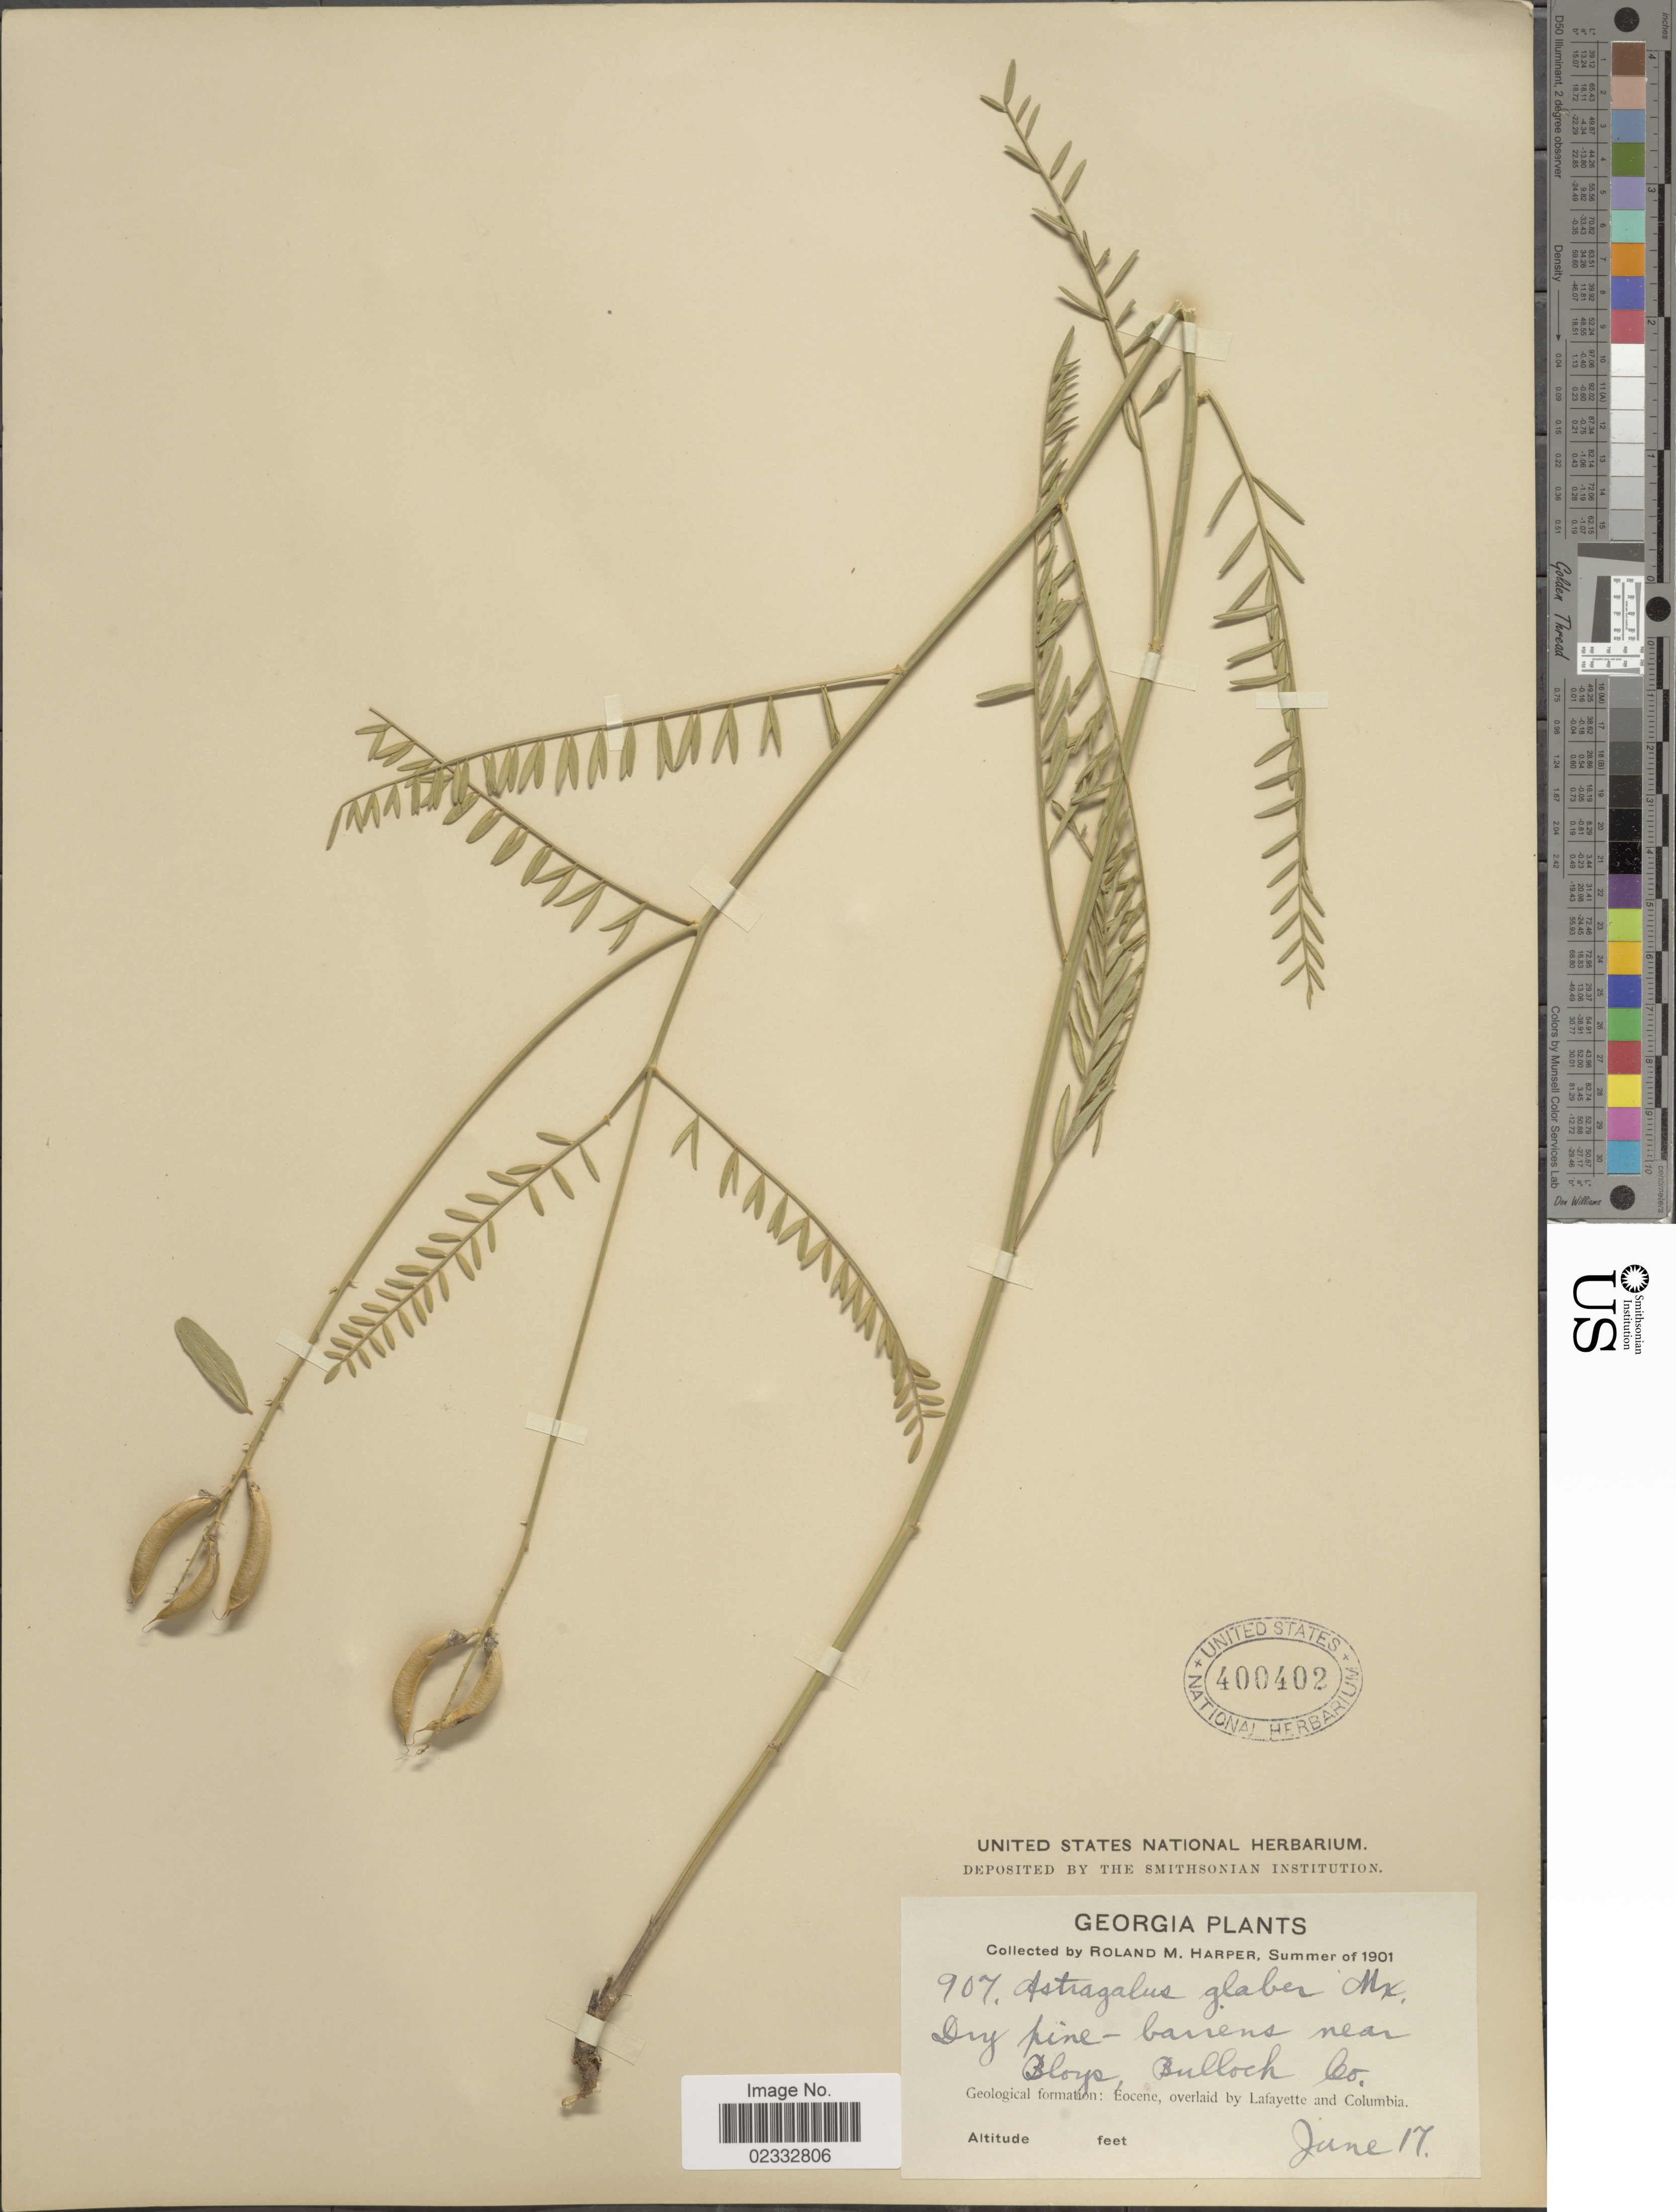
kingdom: Plantae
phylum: Tracheophyta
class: Magnoliopsida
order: Fabales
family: Fabaceae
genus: Astragalus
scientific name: Astragalus michauxii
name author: (Kuntze) F.J. Herm.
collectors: R. M. Harper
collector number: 907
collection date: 1901-06-17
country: United States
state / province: Georgia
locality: Dry pine-barreens near Bloys, Bullock Co.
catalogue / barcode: US 400402